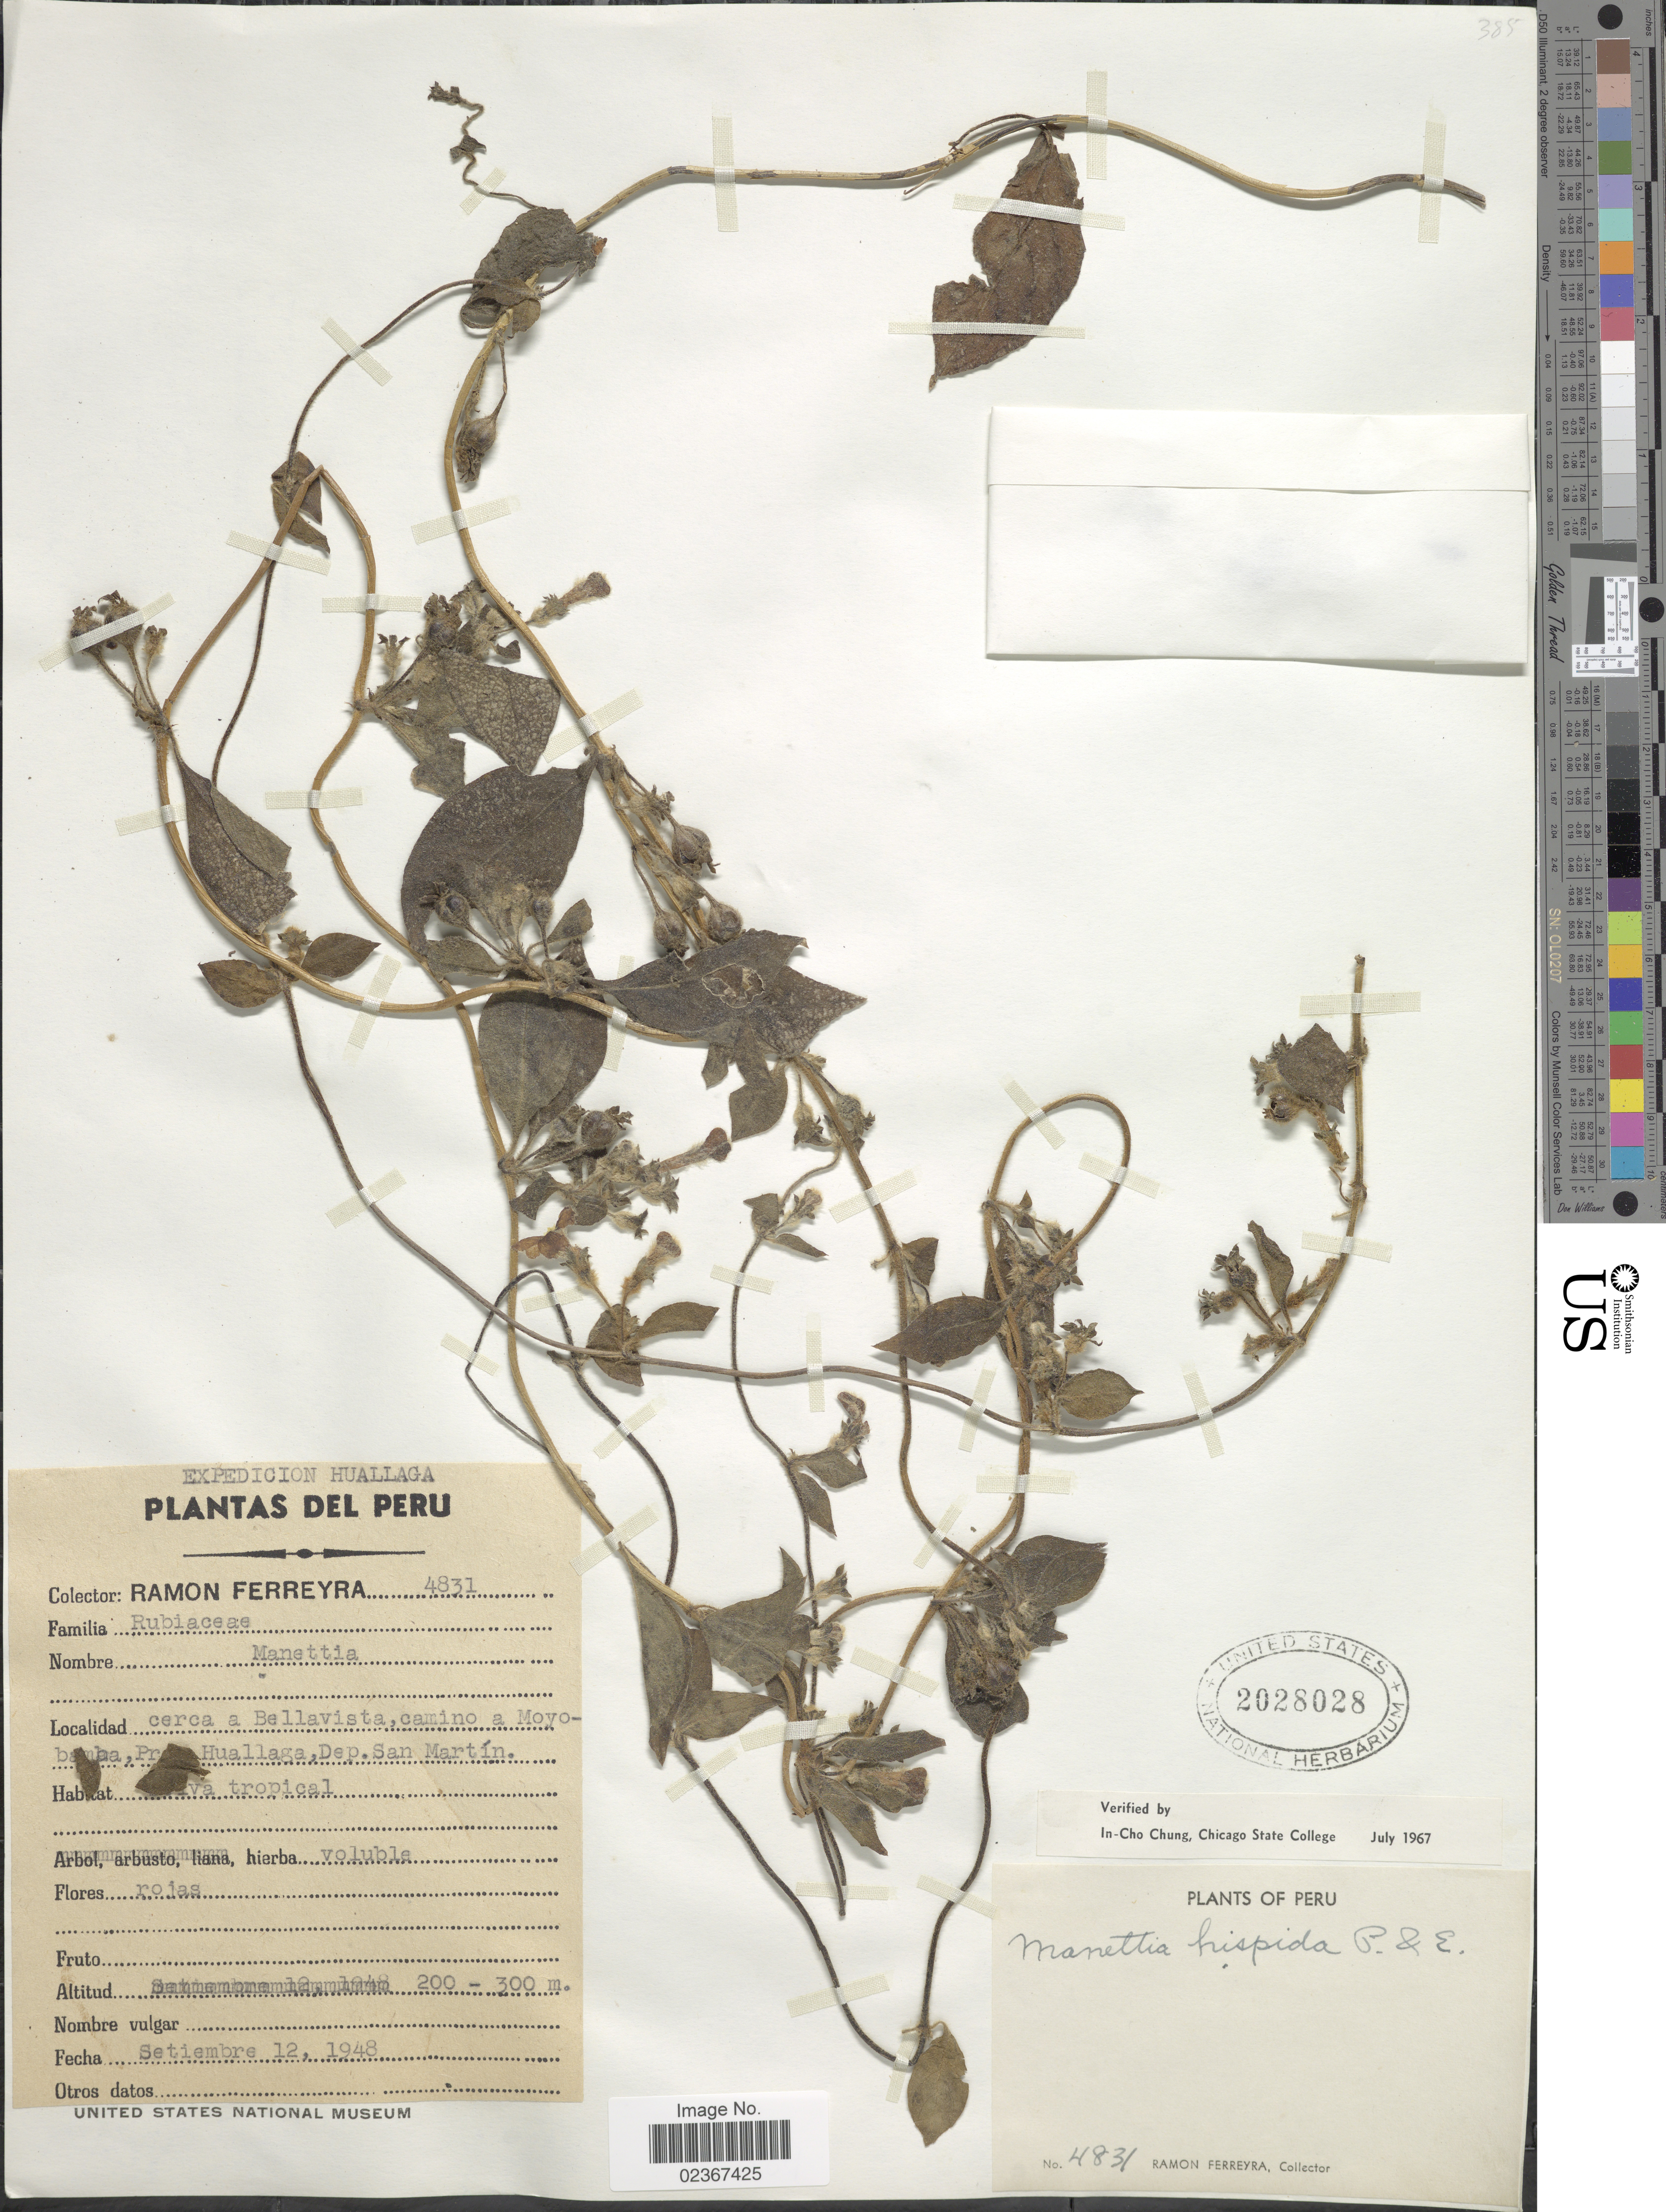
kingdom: Plantae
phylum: Tracheophyta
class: Magnoliopsida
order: Gentianales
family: Rubiaceae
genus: Manettia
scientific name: Manettia hispida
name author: Poepp.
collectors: R. A. Ferreyra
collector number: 4831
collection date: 1948-09-12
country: Peru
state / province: San Martín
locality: Hullaga. cerca a Bellavista, camino a Moyomba, Prov. Huallaga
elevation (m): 200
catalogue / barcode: US 2028028